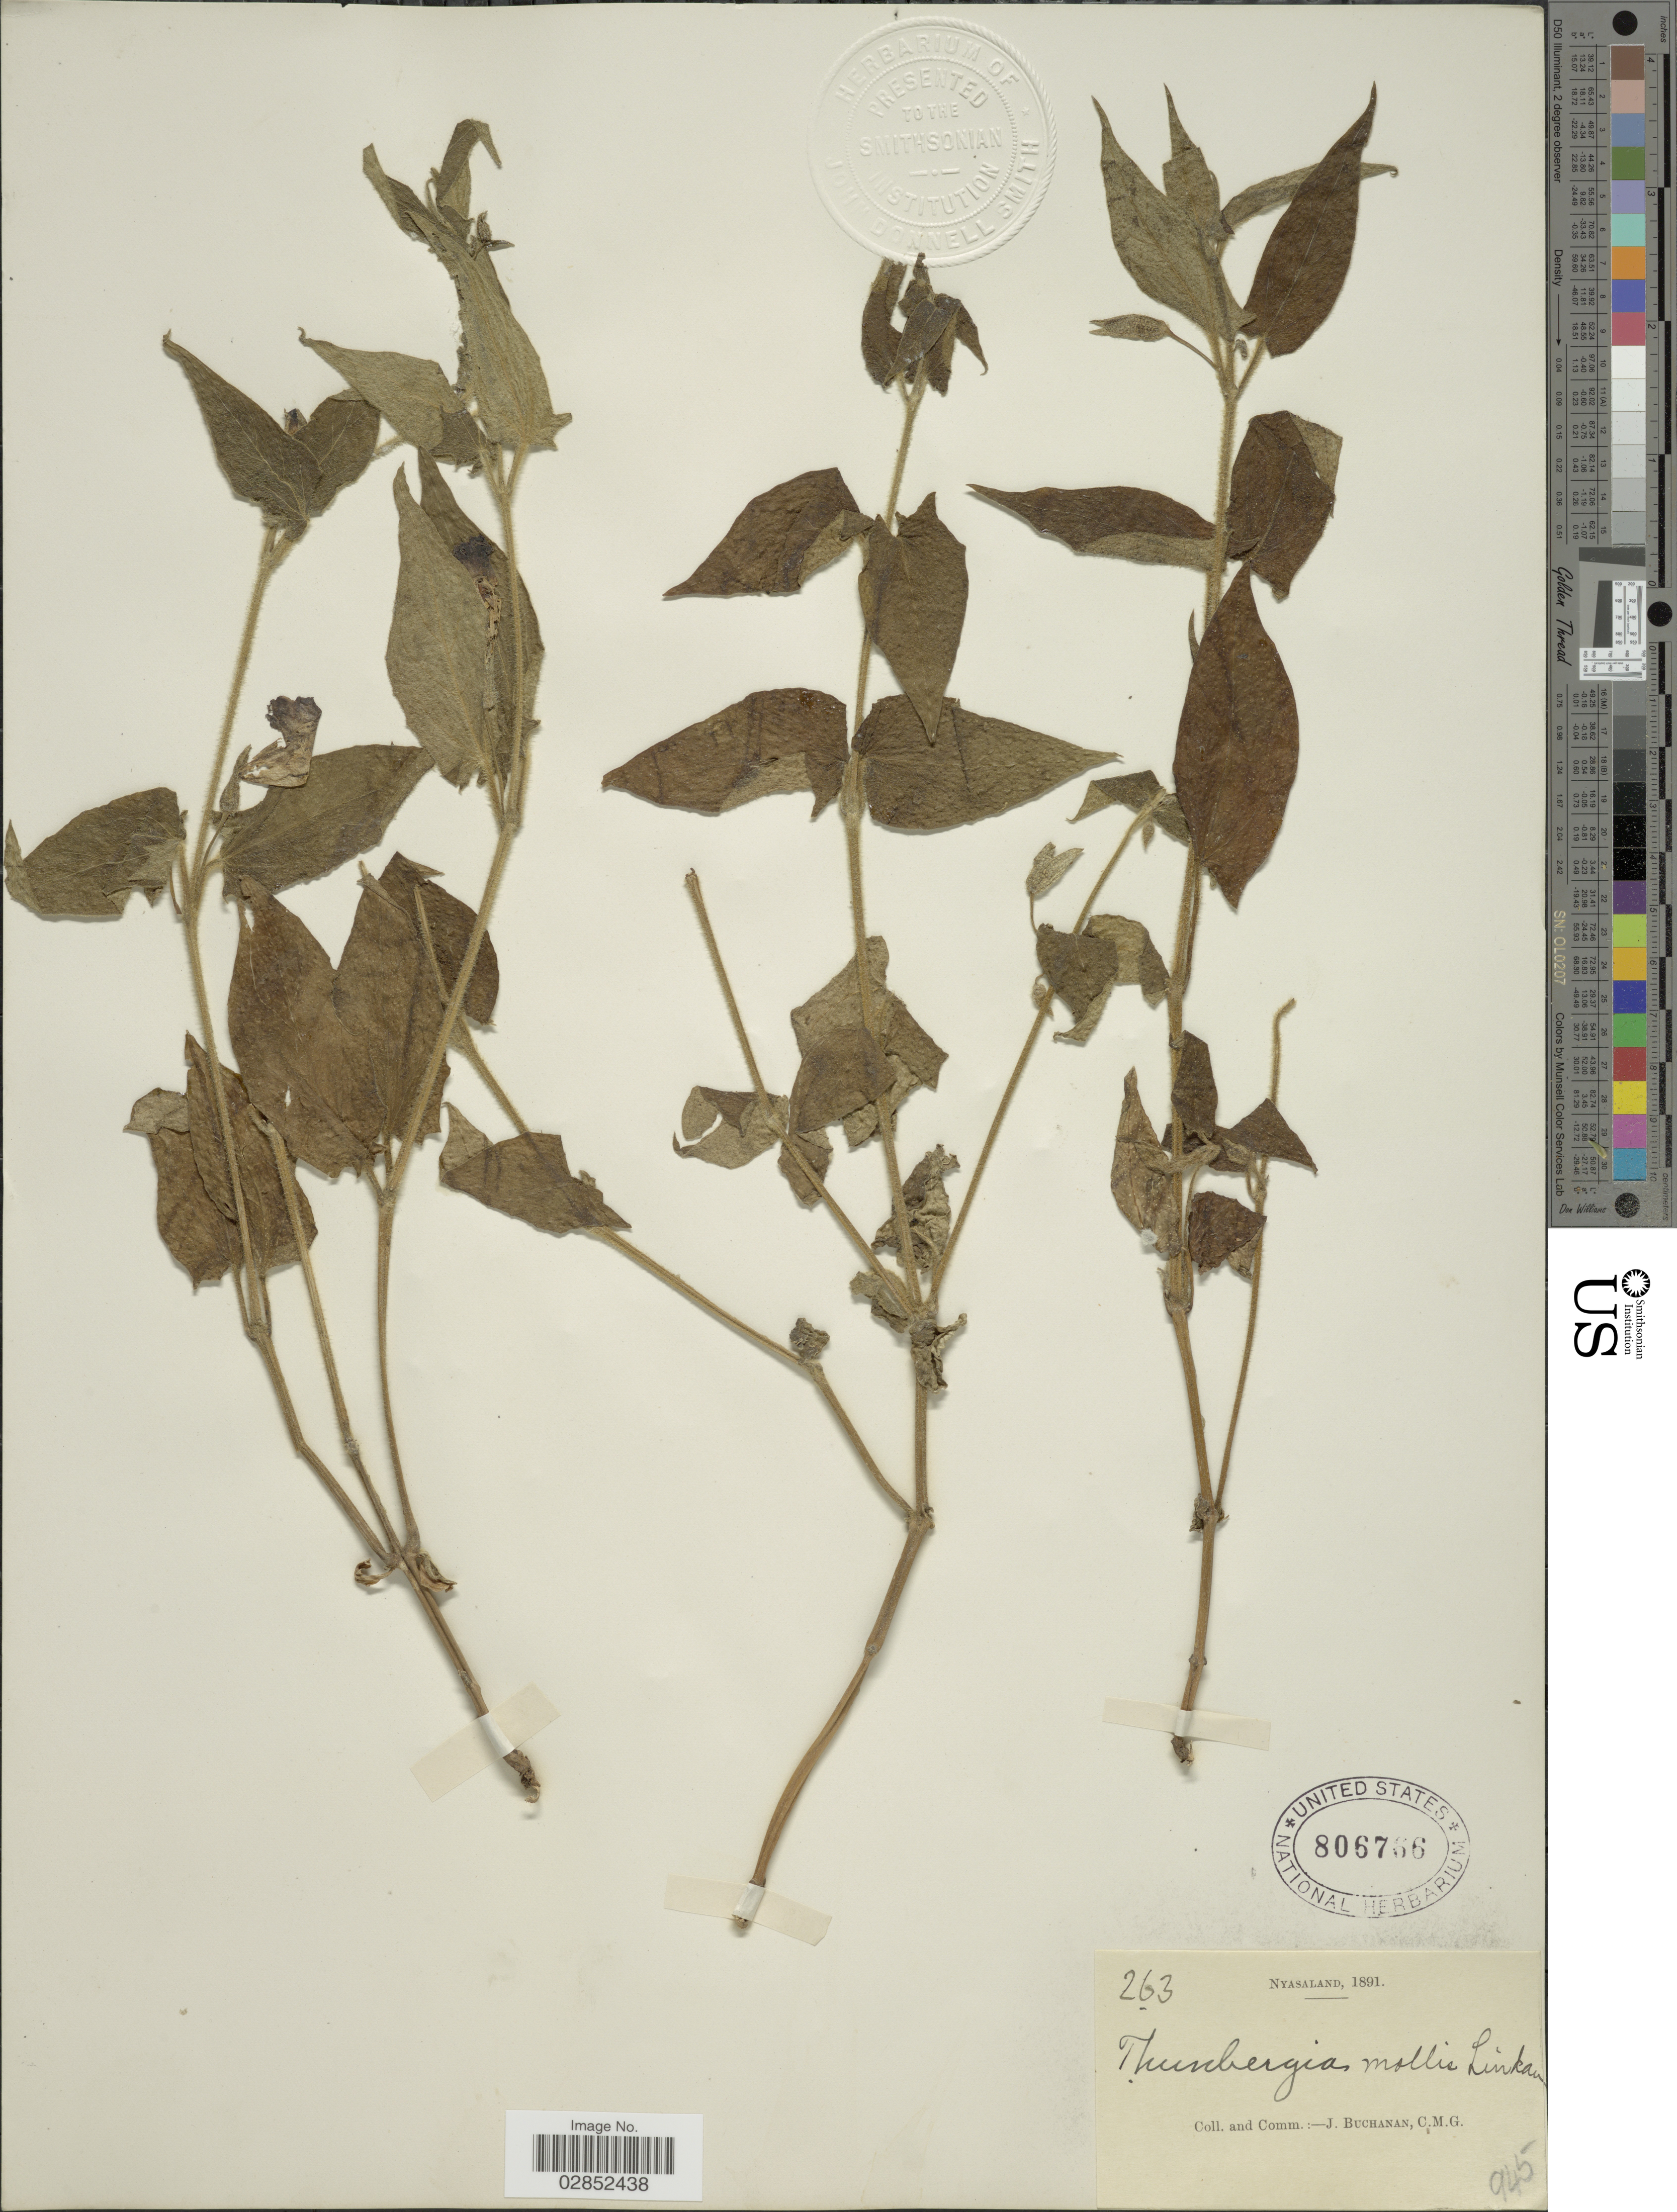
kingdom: Plantae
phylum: Tracheophyta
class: Magnoliopsida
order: Lamiales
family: Acanthaceae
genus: Thunbergia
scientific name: Thunbergia mollis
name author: Lindau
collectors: J. Buchanan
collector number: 263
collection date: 1891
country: Malawi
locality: Nyasaland.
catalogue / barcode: US 806766